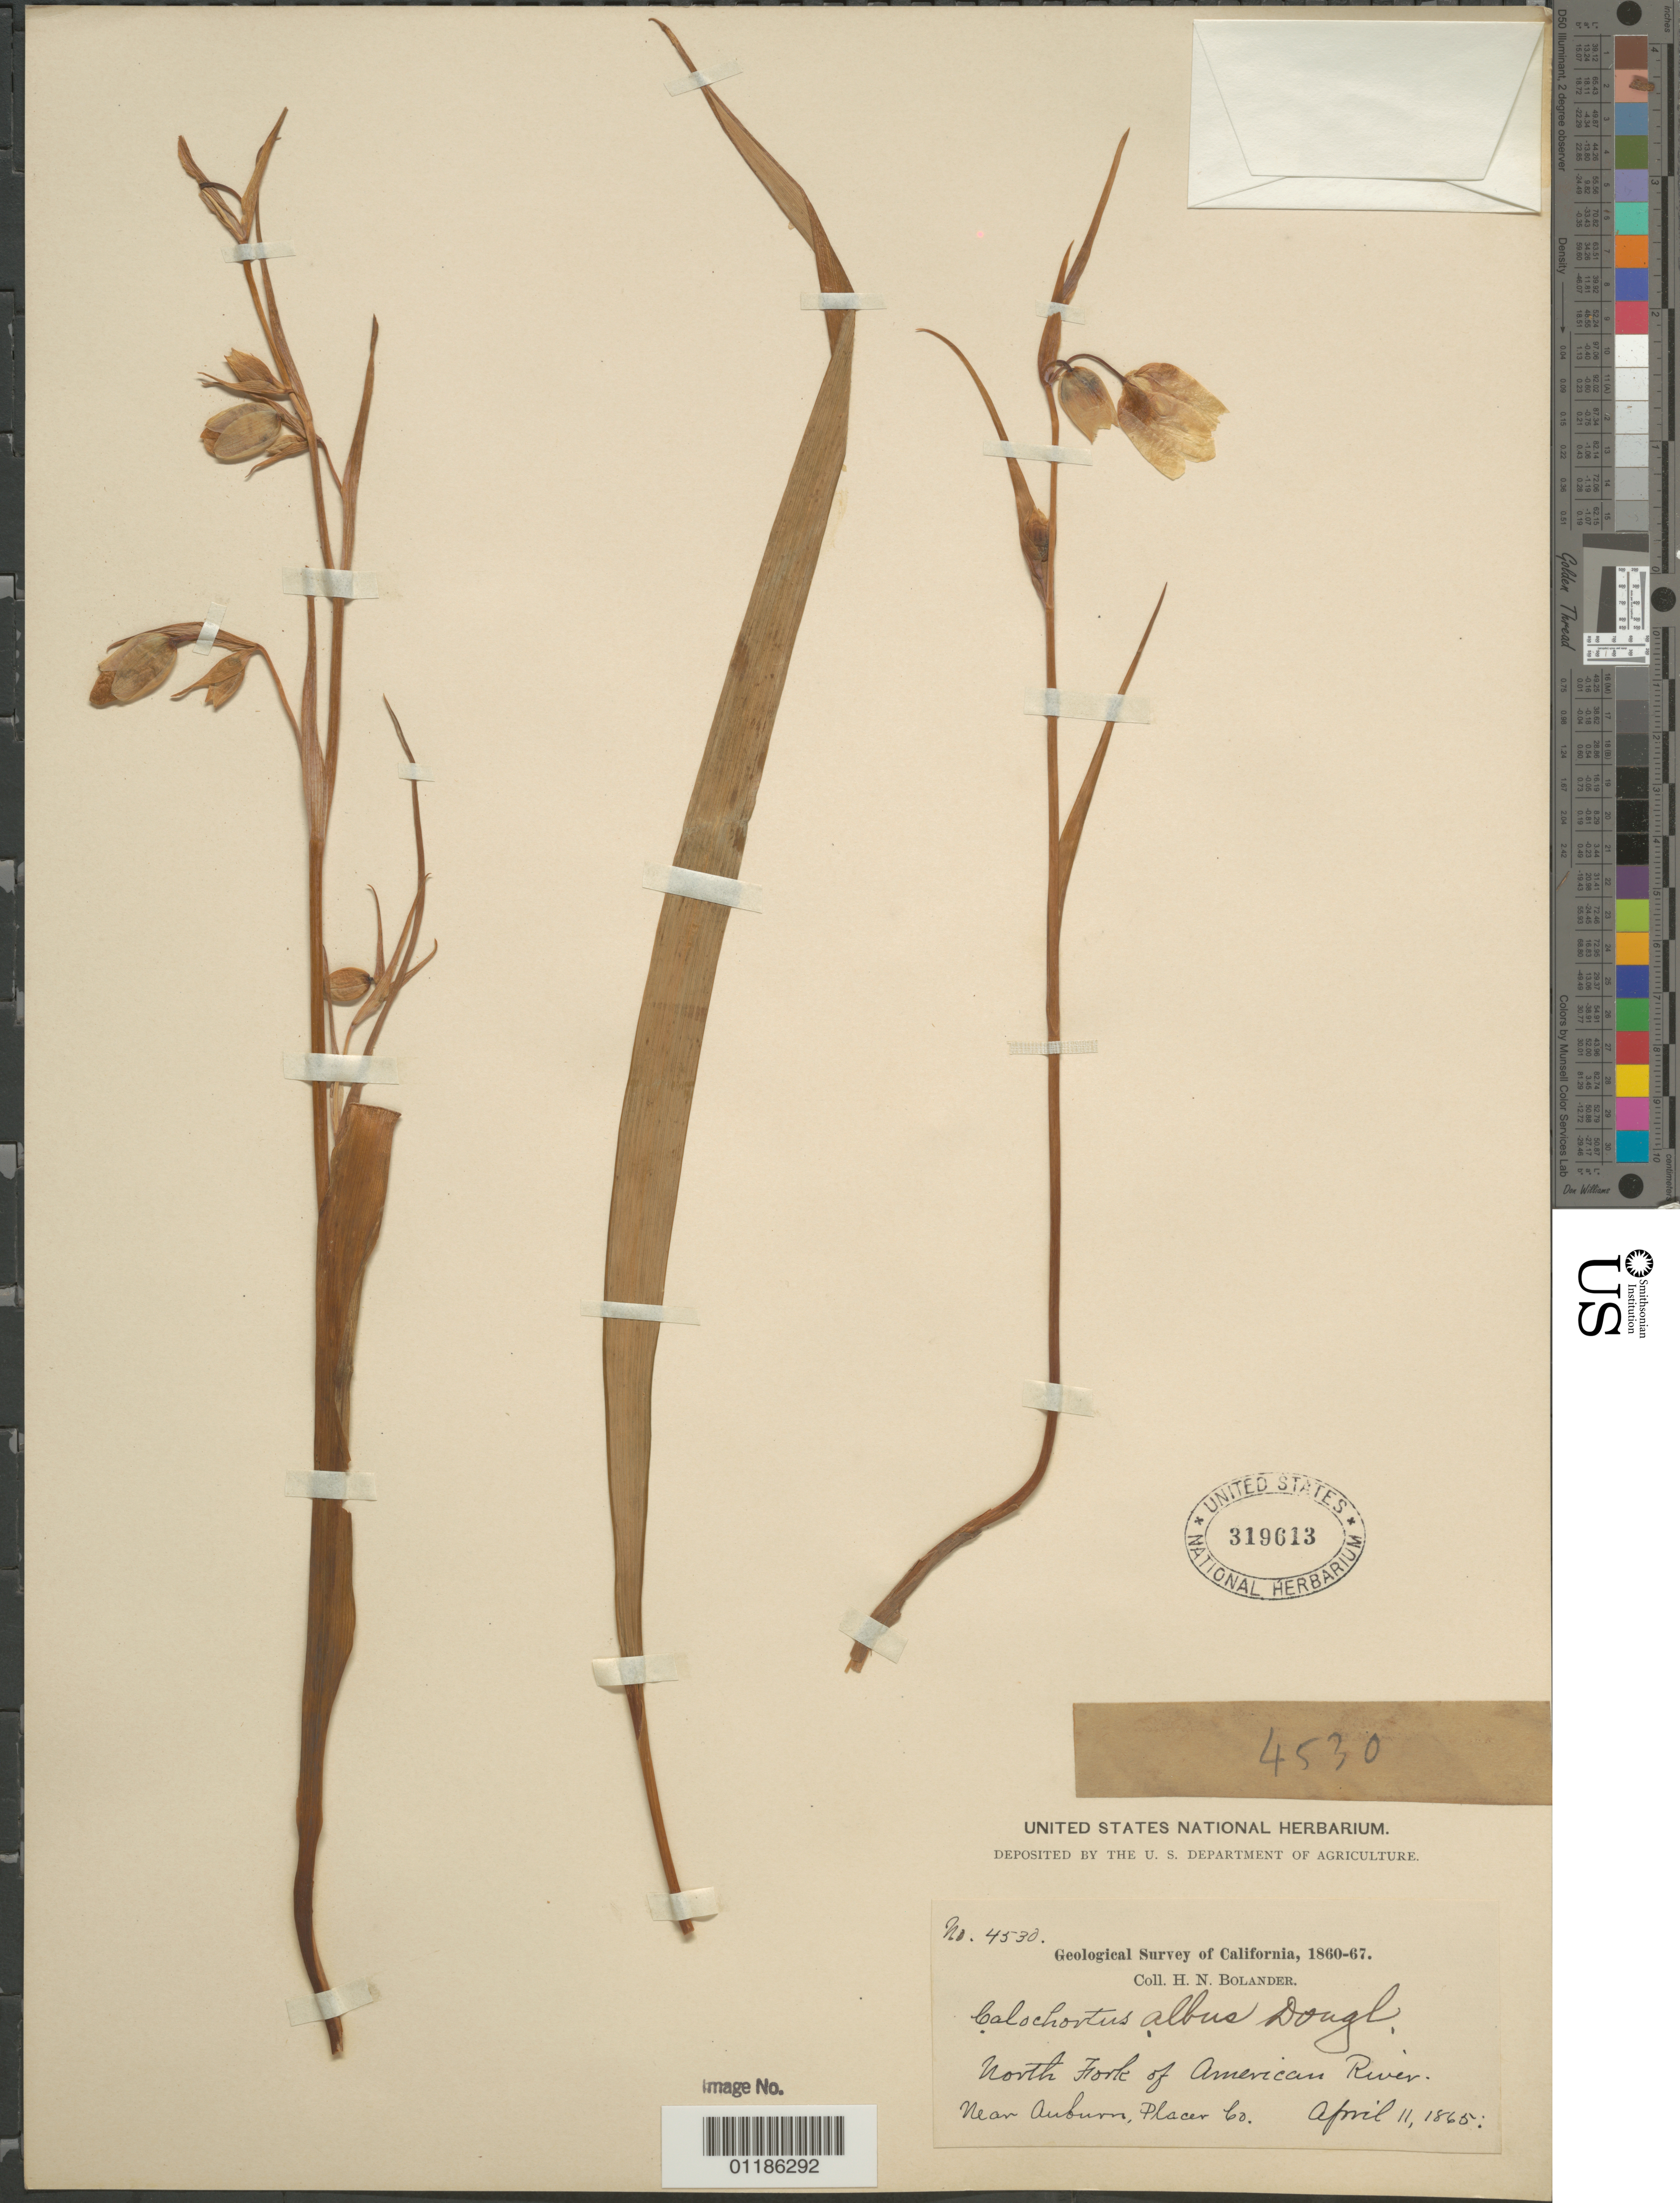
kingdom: Plantae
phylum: Tracheophyta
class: Liliopsida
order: Liliales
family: Liliaceae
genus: Calochortus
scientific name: Calochortus albus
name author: (Benth.) Douglas ex Benth.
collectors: H. Bolander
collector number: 4530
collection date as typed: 11 Apr 1865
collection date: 1865-04-11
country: United States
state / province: California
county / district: Placer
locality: North Fork of American River, near Auburn.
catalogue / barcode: US 319613